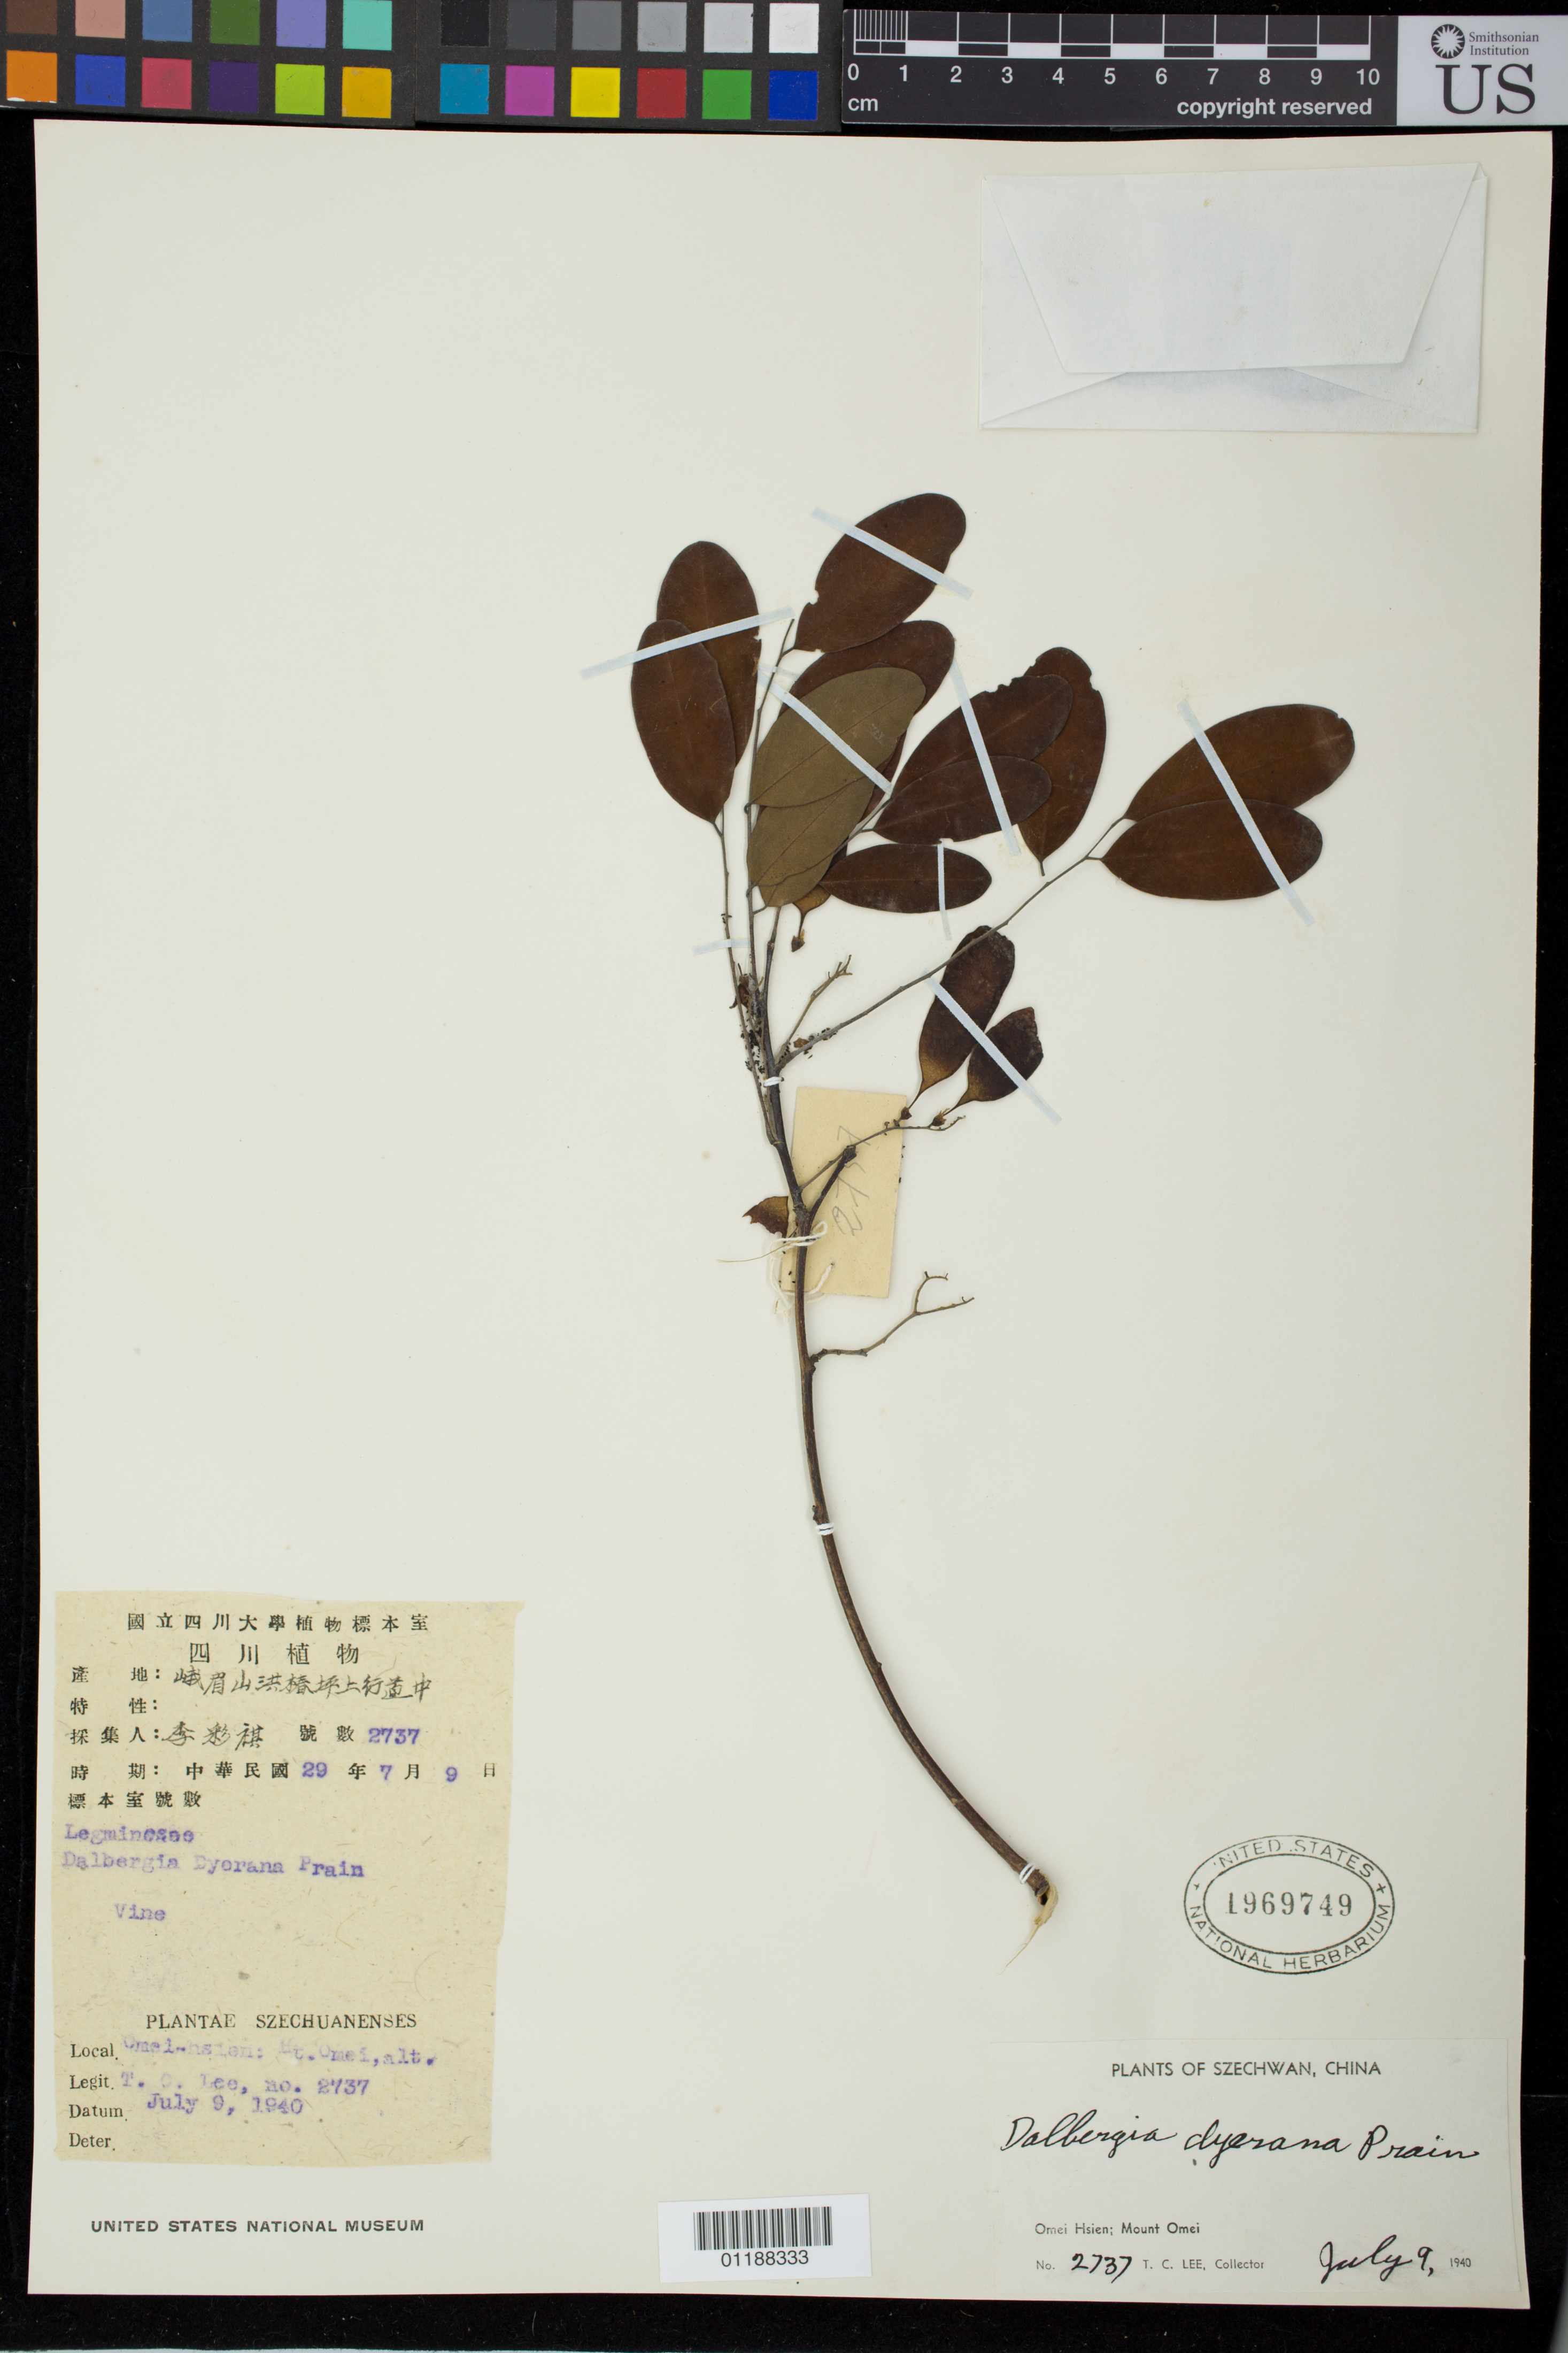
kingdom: Plantae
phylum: Tracheophyta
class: Magnoliopsida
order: Fabales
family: Fabaceae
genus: Dalbergia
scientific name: Dalbergia dyeriana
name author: B. Harms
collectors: T. Lee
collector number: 2737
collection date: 1940-07-09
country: China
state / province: Sichuan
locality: Omei Hsien; Mount Omei.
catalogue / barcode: US 1969749